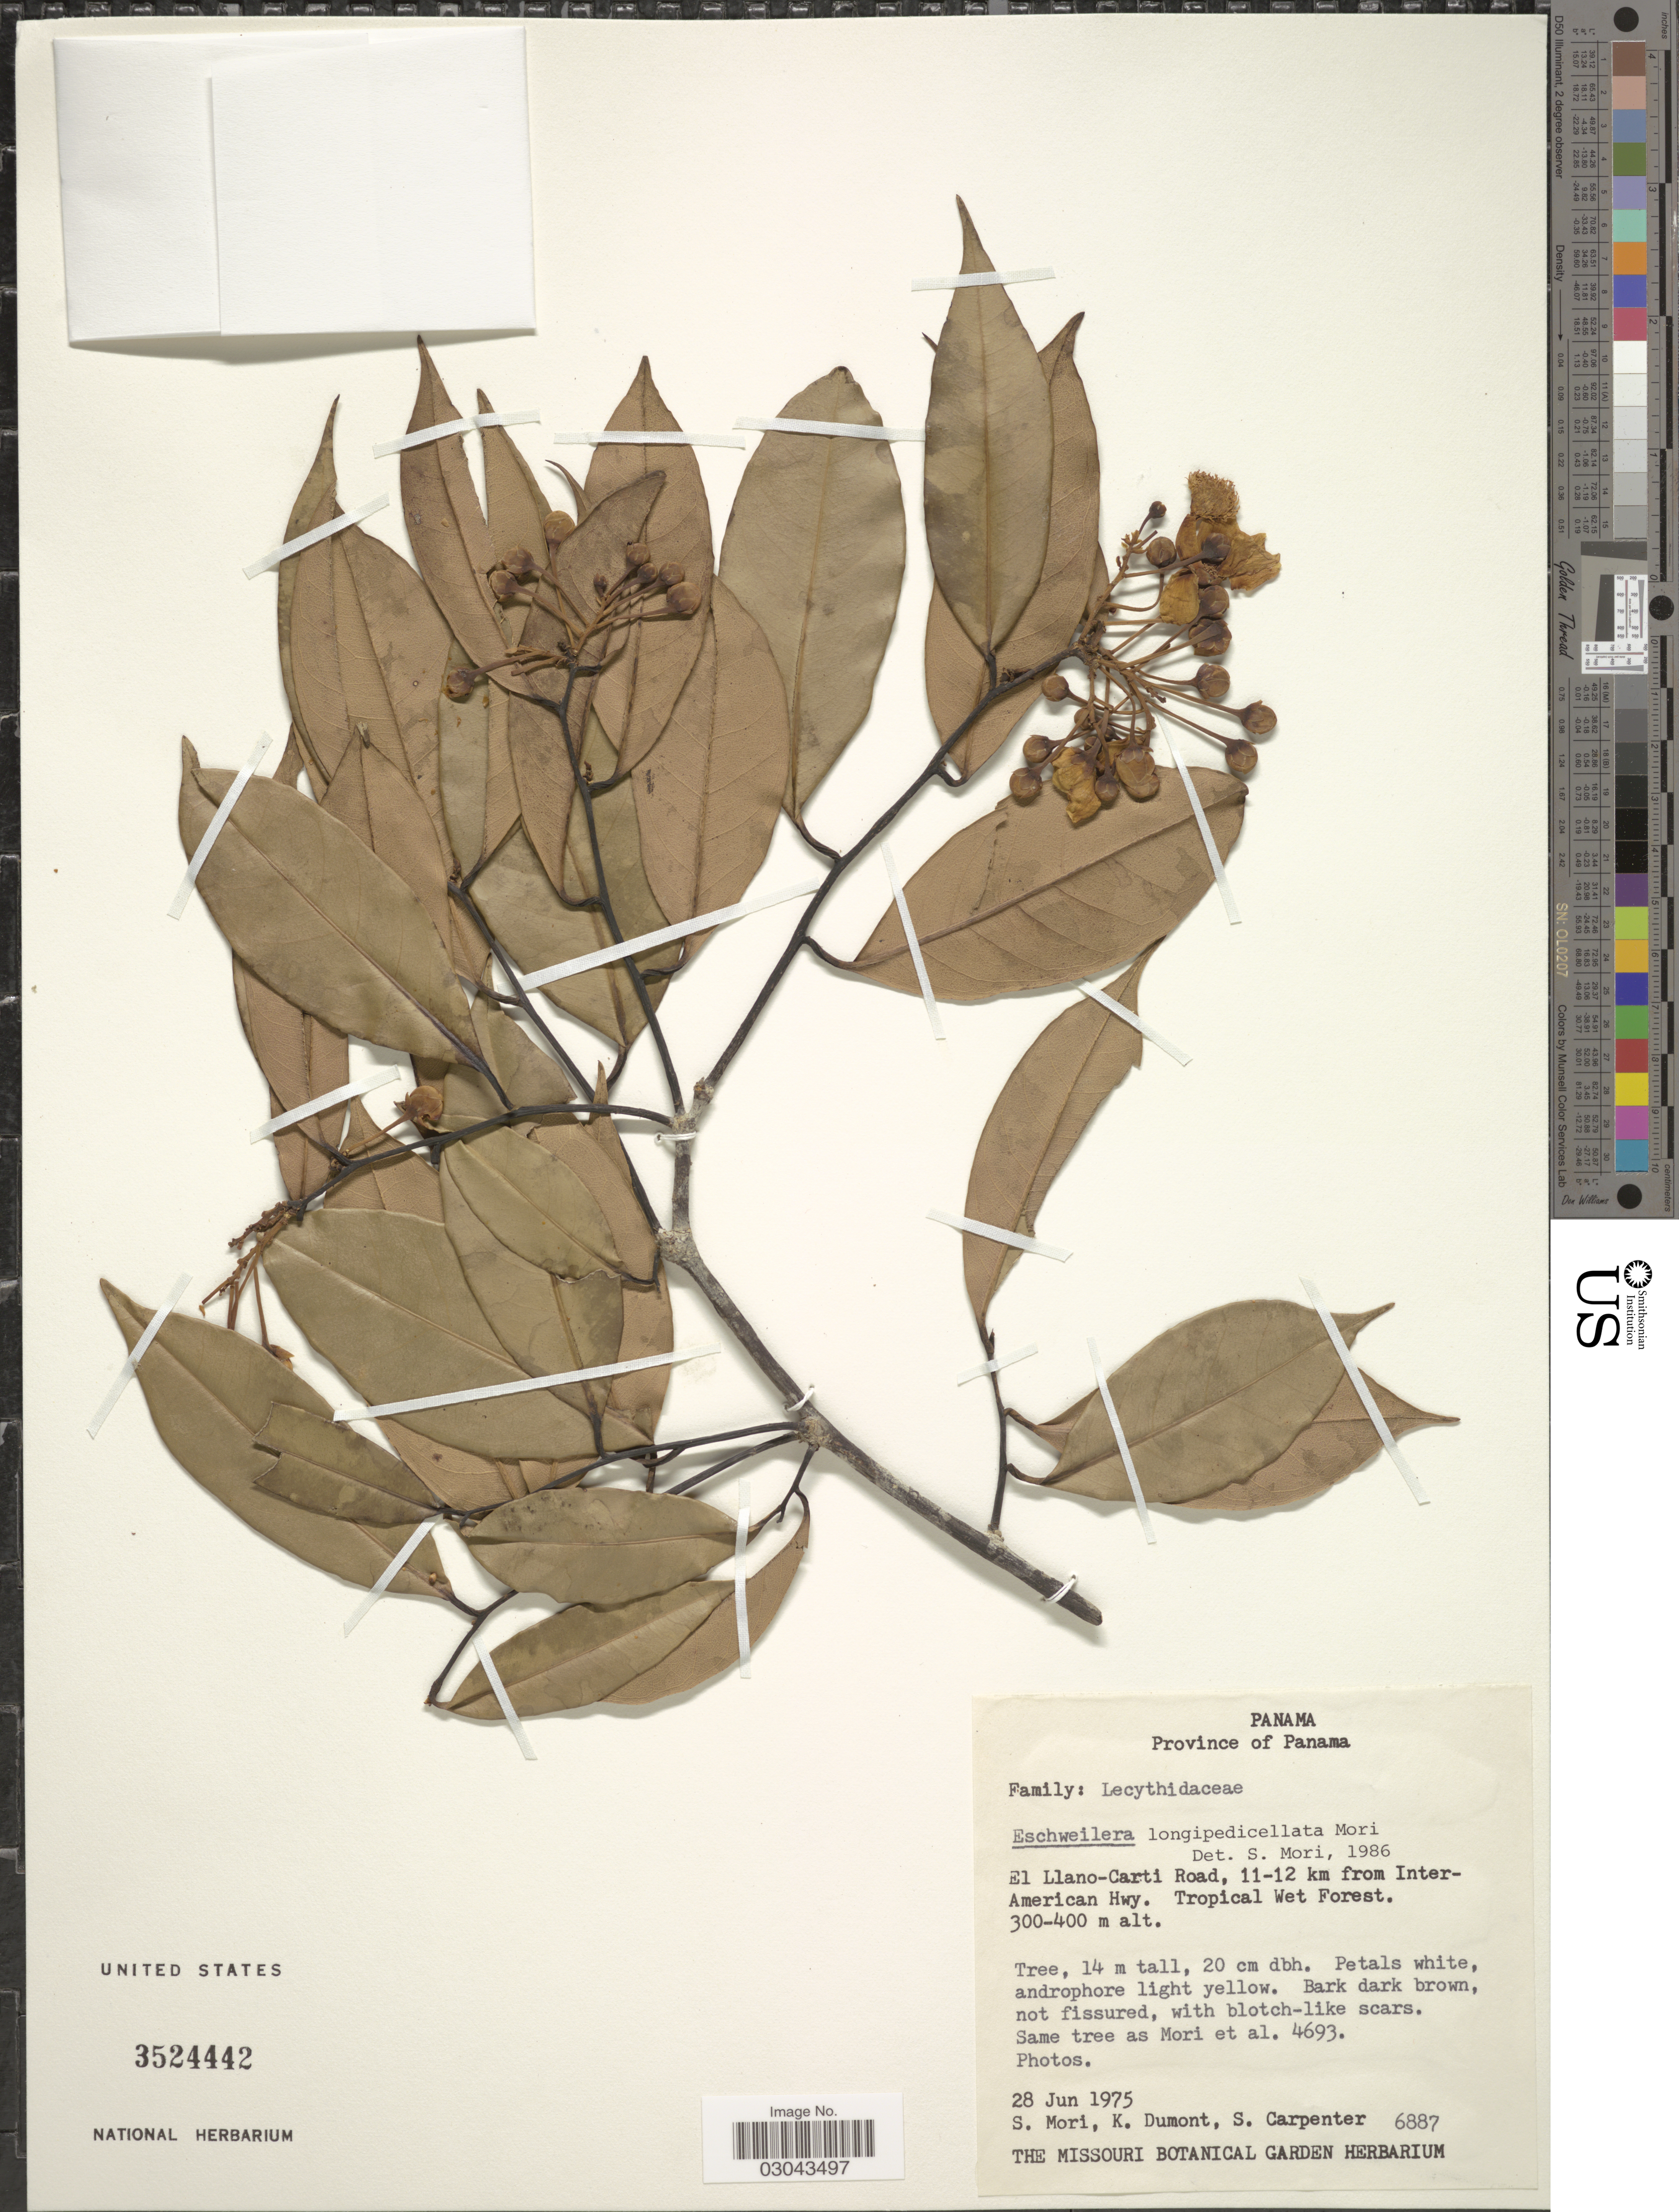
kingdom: Plantae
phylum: Tracheophyta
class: Magnoliopsida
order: Ericales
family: Lecythidaceae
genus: Eschweilera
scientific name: Eschweilera longipedicellata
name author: S.A. Mori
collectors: S. Mori, K. P. Dumont & S. Carpenter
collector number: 6887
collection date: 1975-06-28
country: Panama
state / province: Panamá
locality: El Llano-Carti Road, 11-12 km from Inter-American Hwy. Tropical Wet Forest.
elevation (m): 300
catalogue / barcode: US 3524442